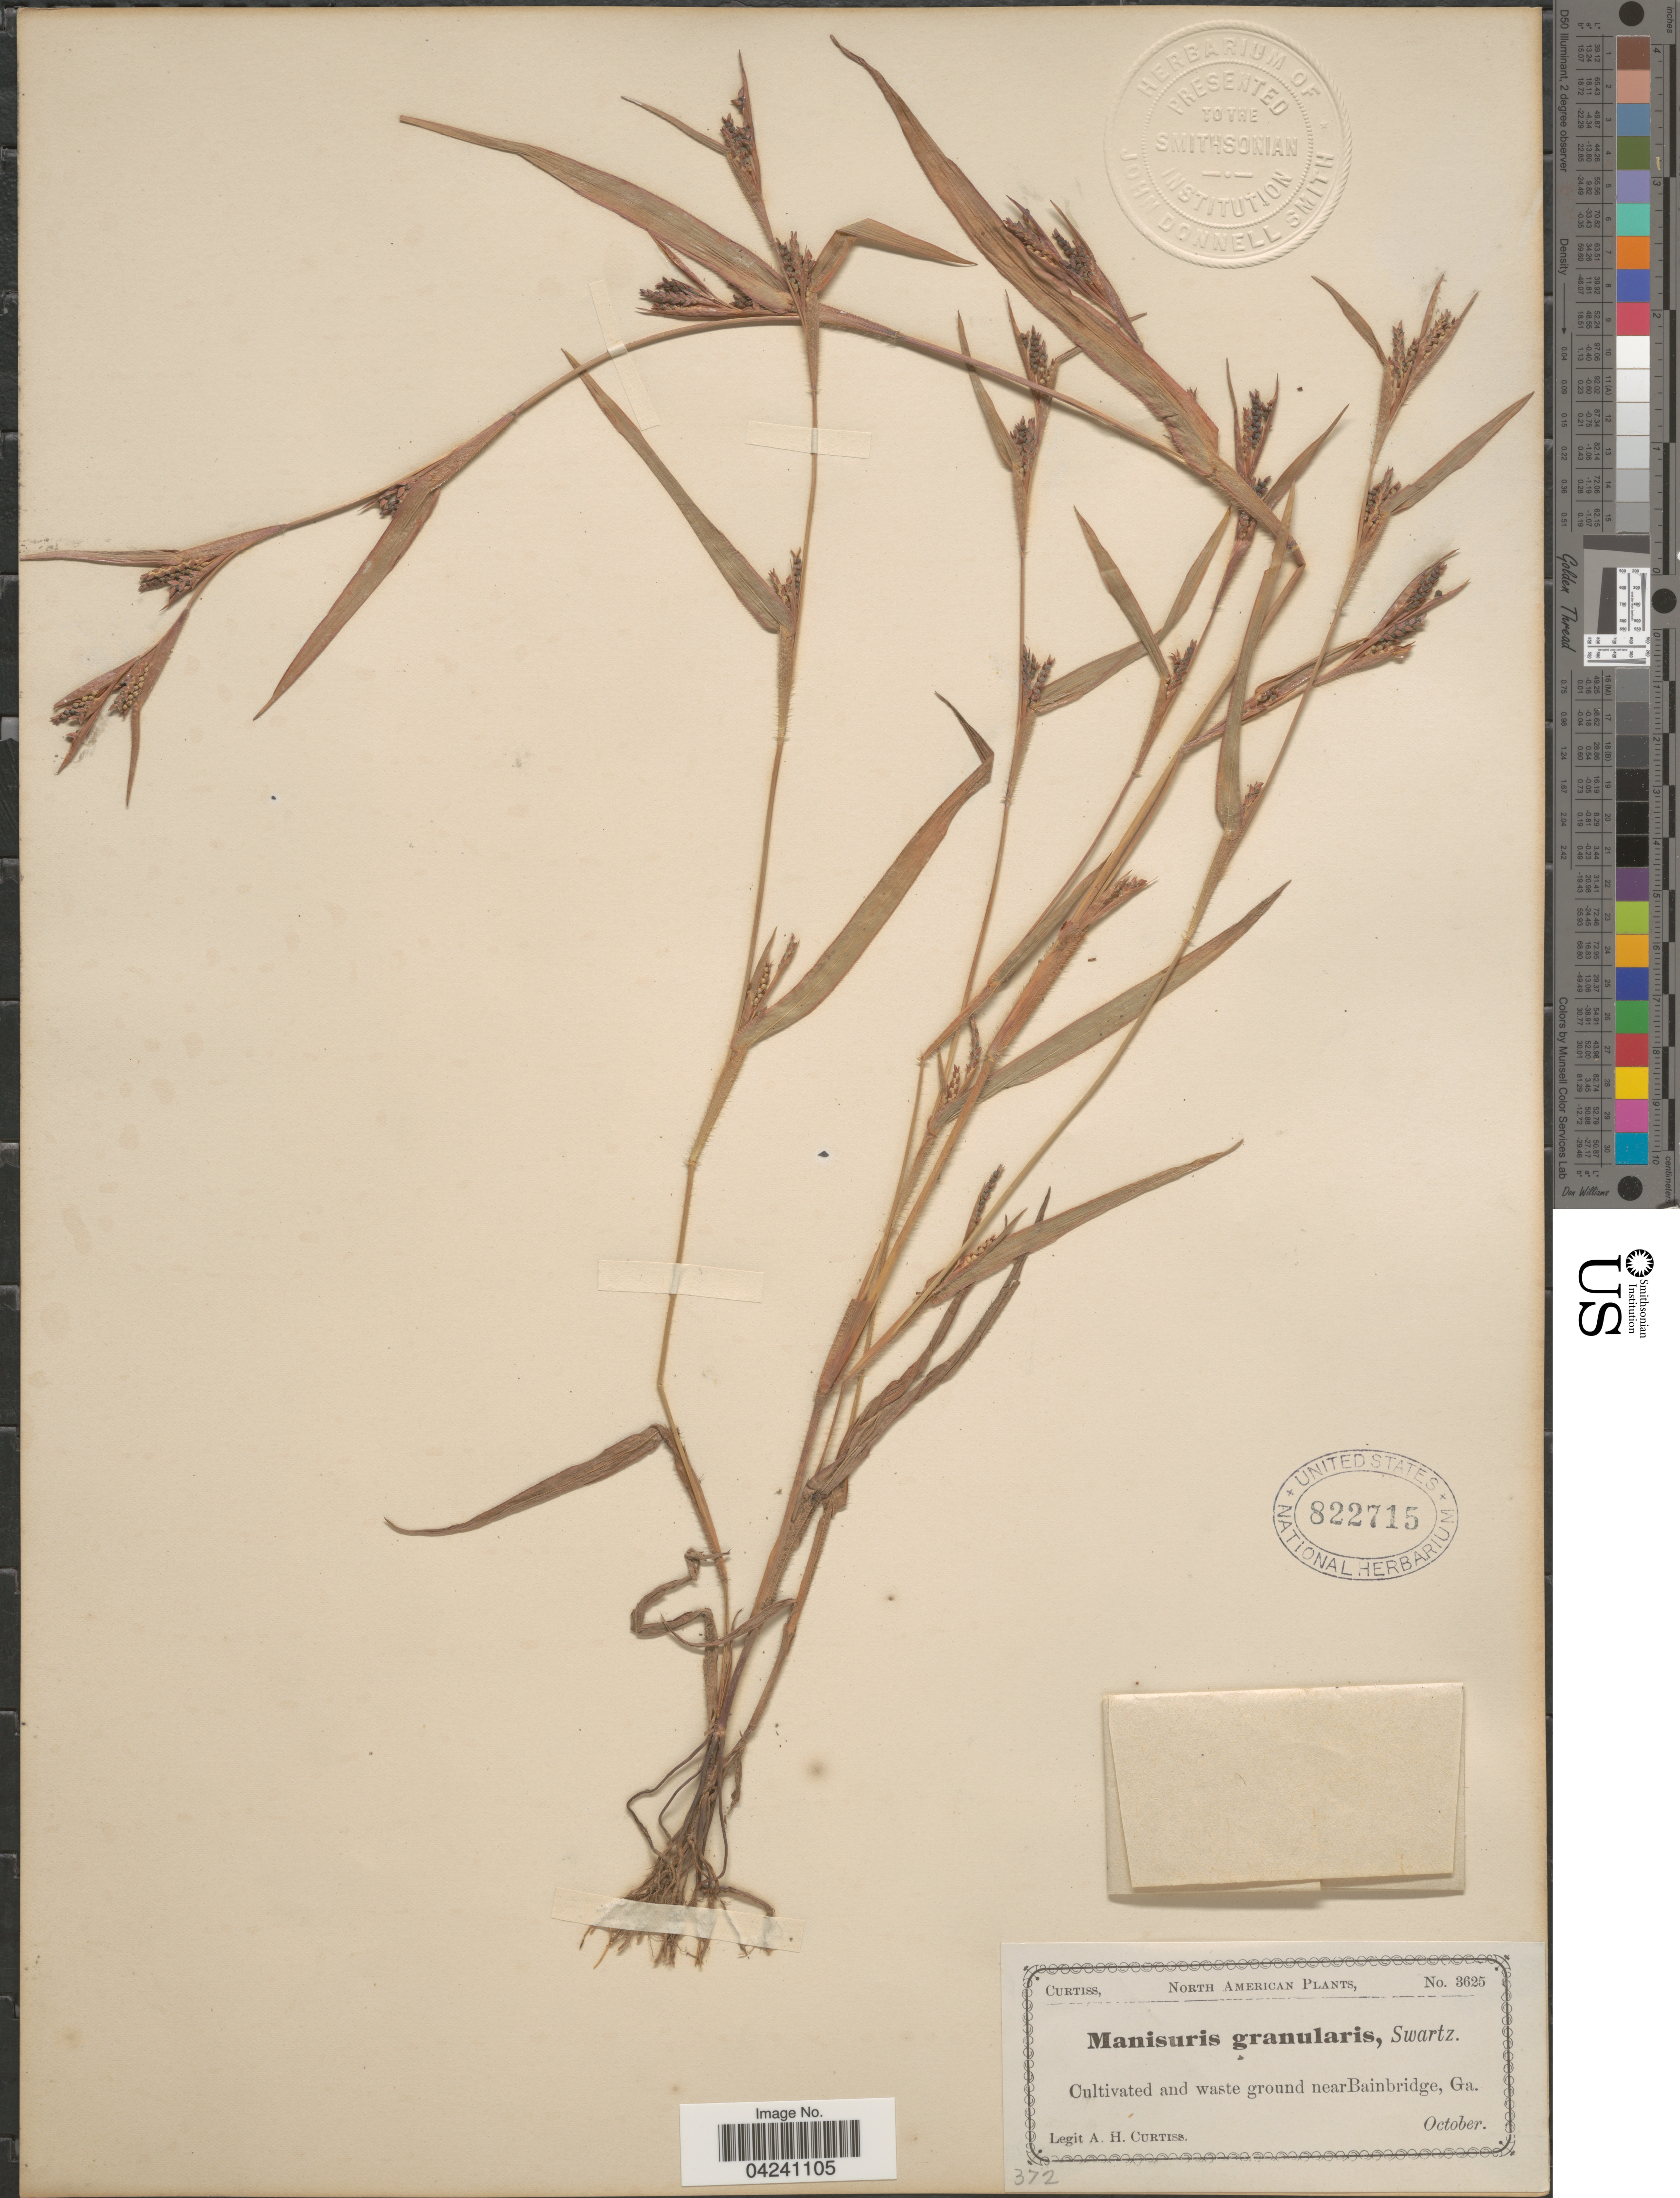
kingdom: Plantae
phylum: Tracheophyta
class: Liliopsida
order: Poales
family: Poaceae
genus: Hackelochloa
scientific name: Hackelochloa granularis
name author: (L.) Kuntze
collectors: A. H. Curtiss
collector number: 3625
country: United States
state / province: Georgia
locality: Cultivated and waste ground near Bainbridge.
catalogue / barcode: US 822715